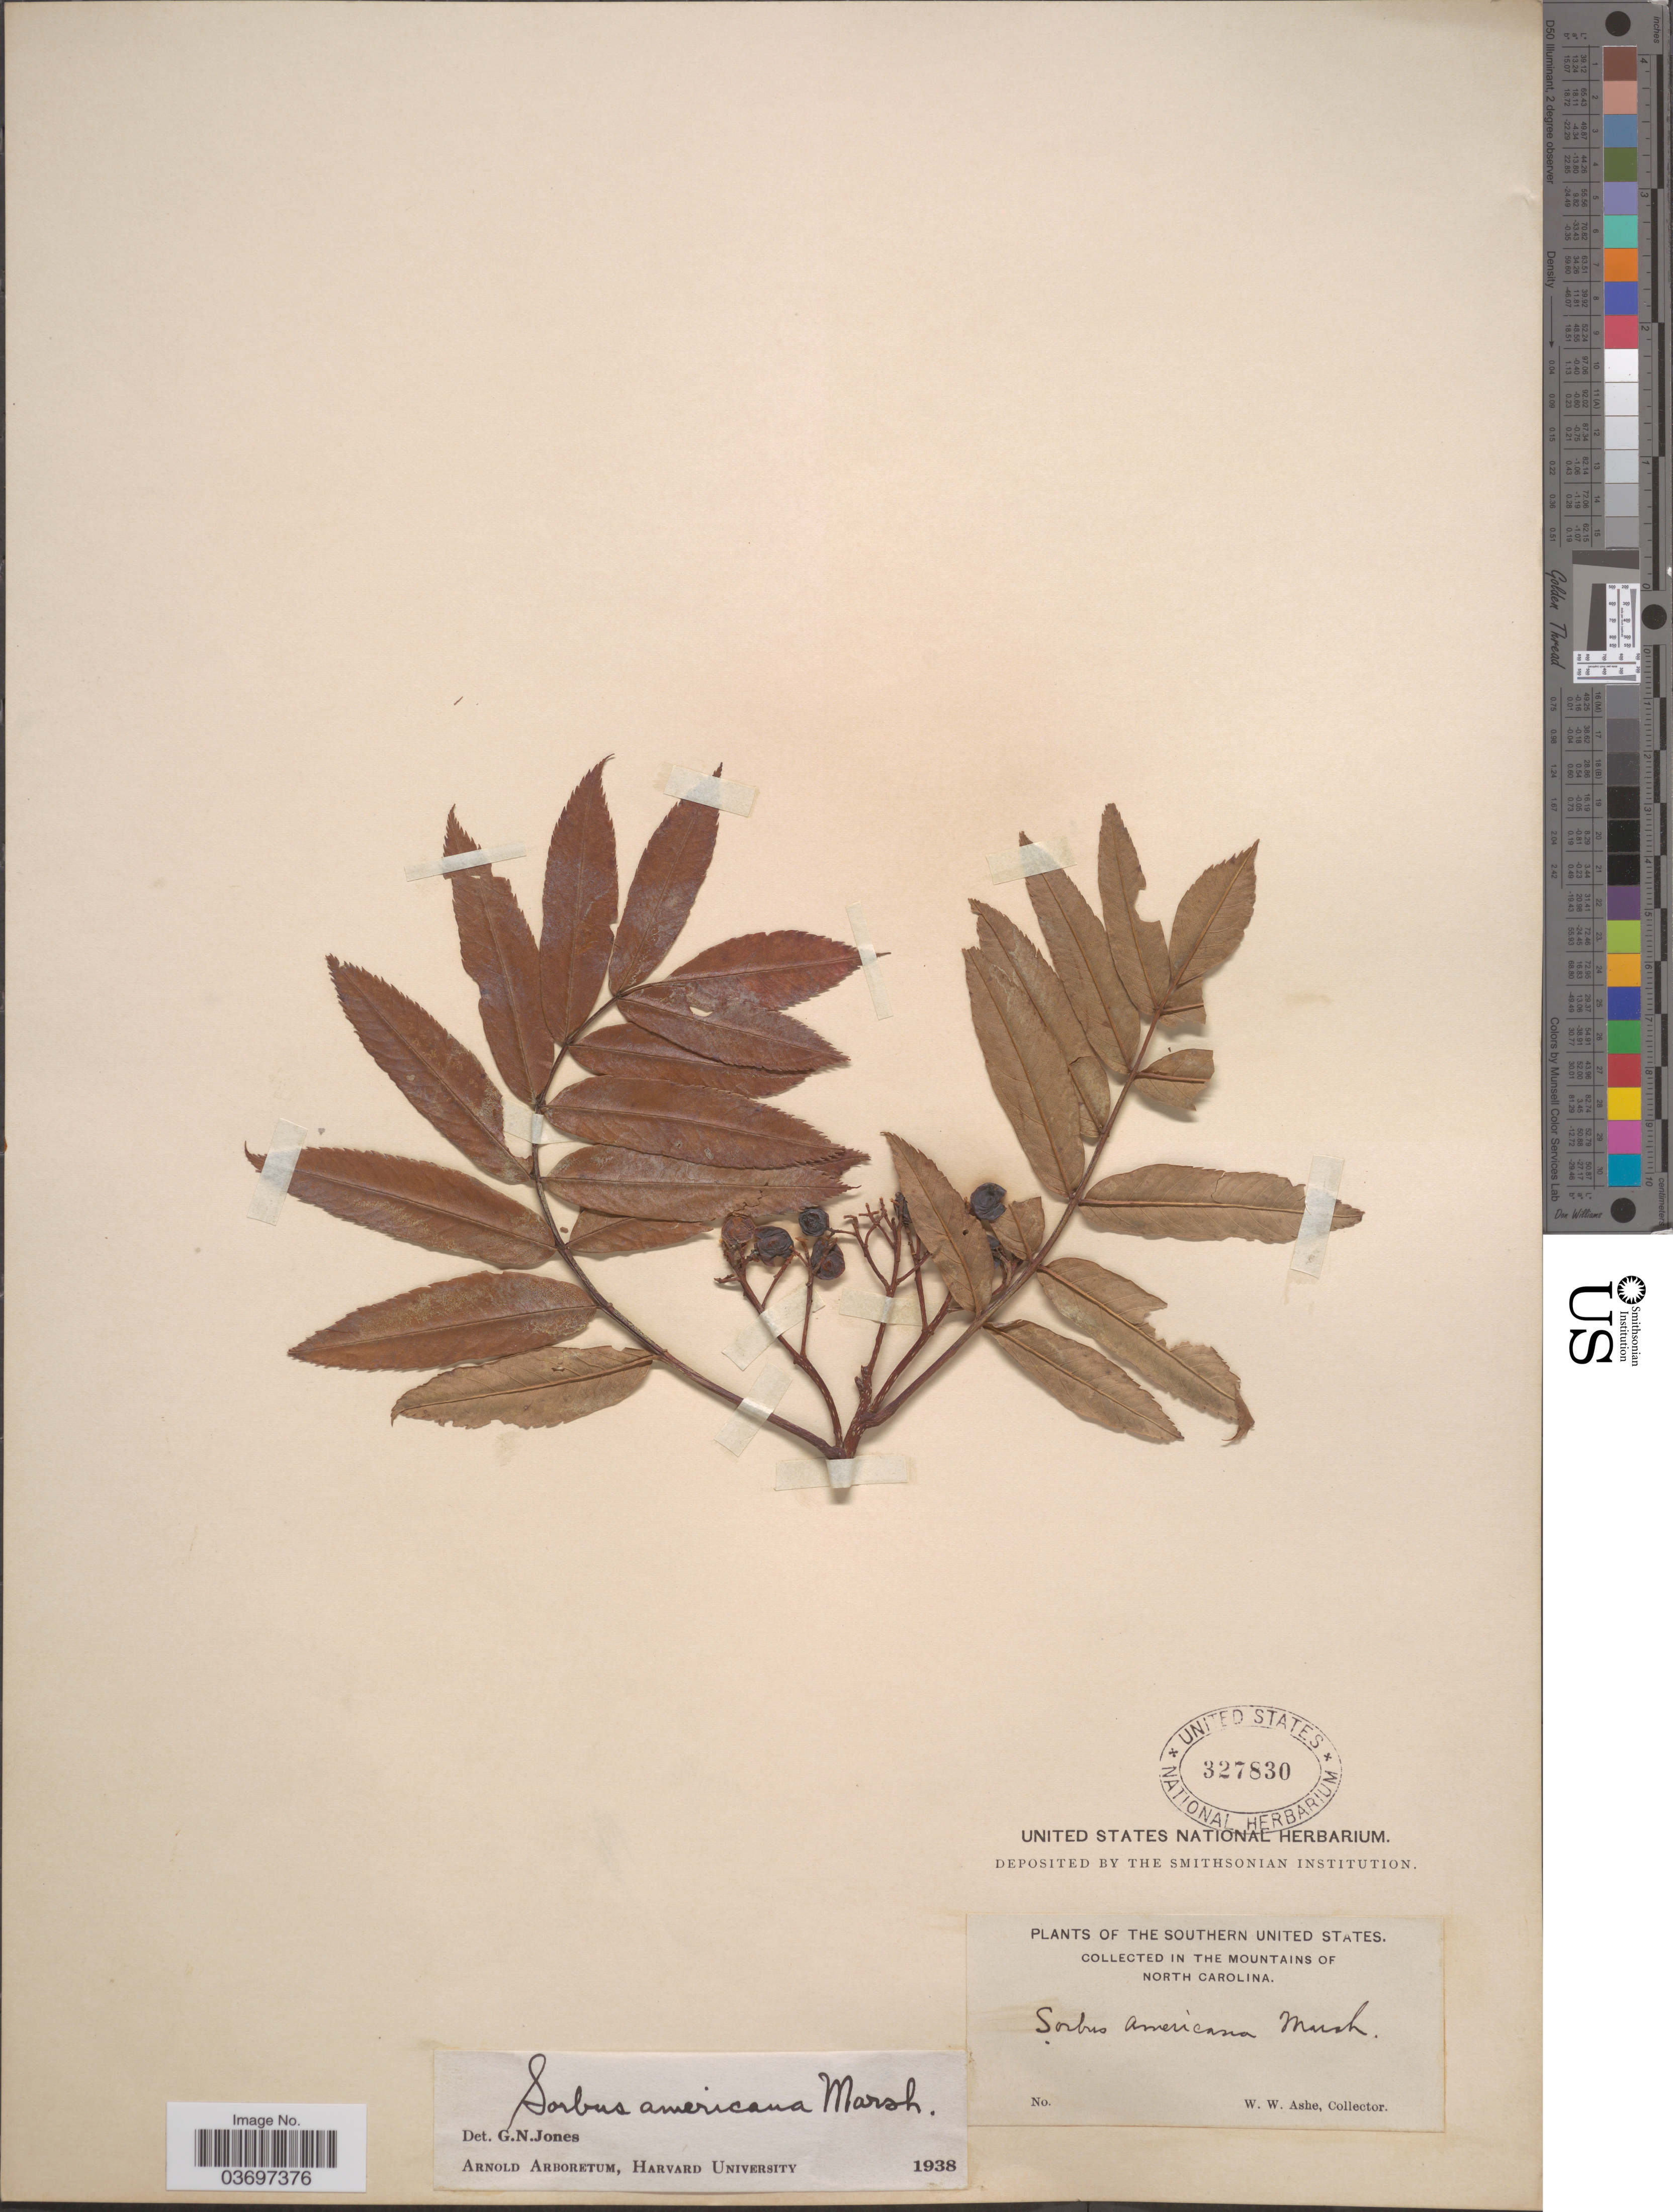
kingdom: Plantae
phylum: Tracheophyta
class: Magnoliopsida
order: Rosales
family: Rosaceae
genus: Sorbus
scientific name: Sorbus americana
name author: Marshall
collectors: W. W. Ashe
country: United States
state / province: North Carolina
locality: Southern United States. In the mountains of North Carolina.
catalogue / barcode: US 327830